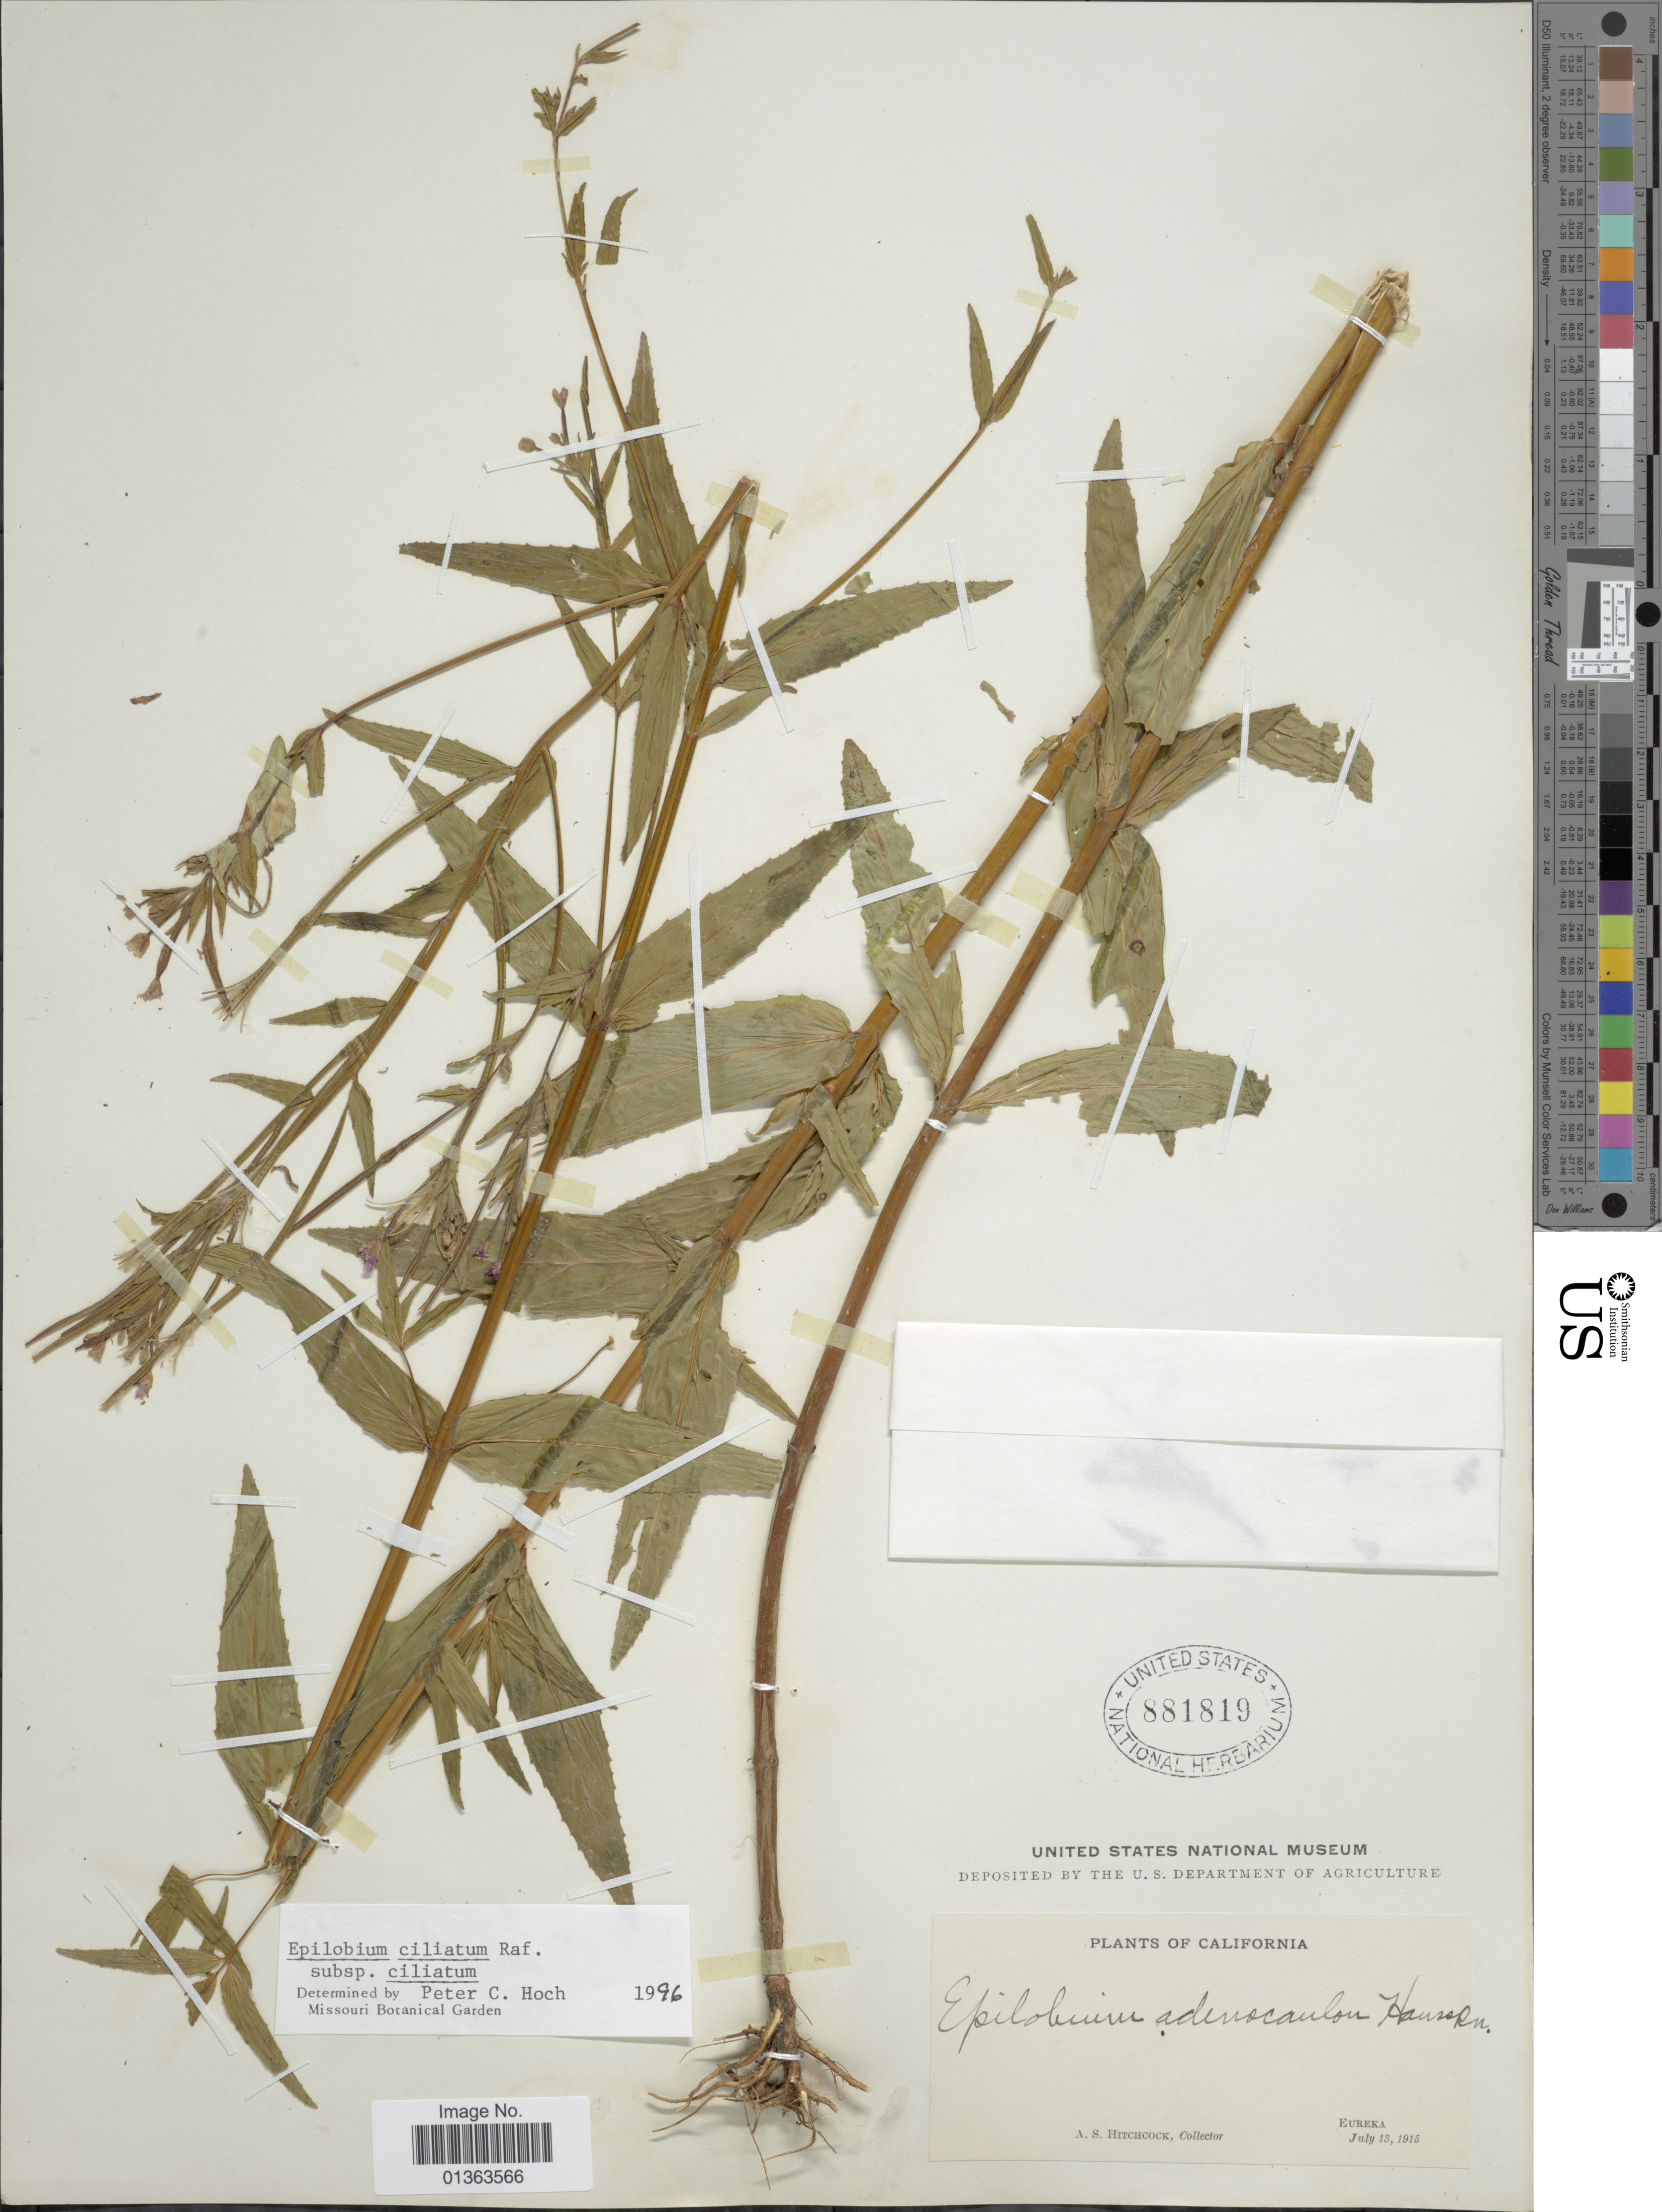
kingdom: Plantae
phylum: Tracheophyta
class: Magnoliopsida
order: Myrtales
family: Onagraceae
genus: Epilobium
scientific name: Epilobium ciliatum subsp. ciliatum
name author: Raf.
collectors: A. S. Hitchcock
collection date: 1915-07-13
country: United States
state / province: California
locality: Eureka.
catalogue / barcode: US 881819